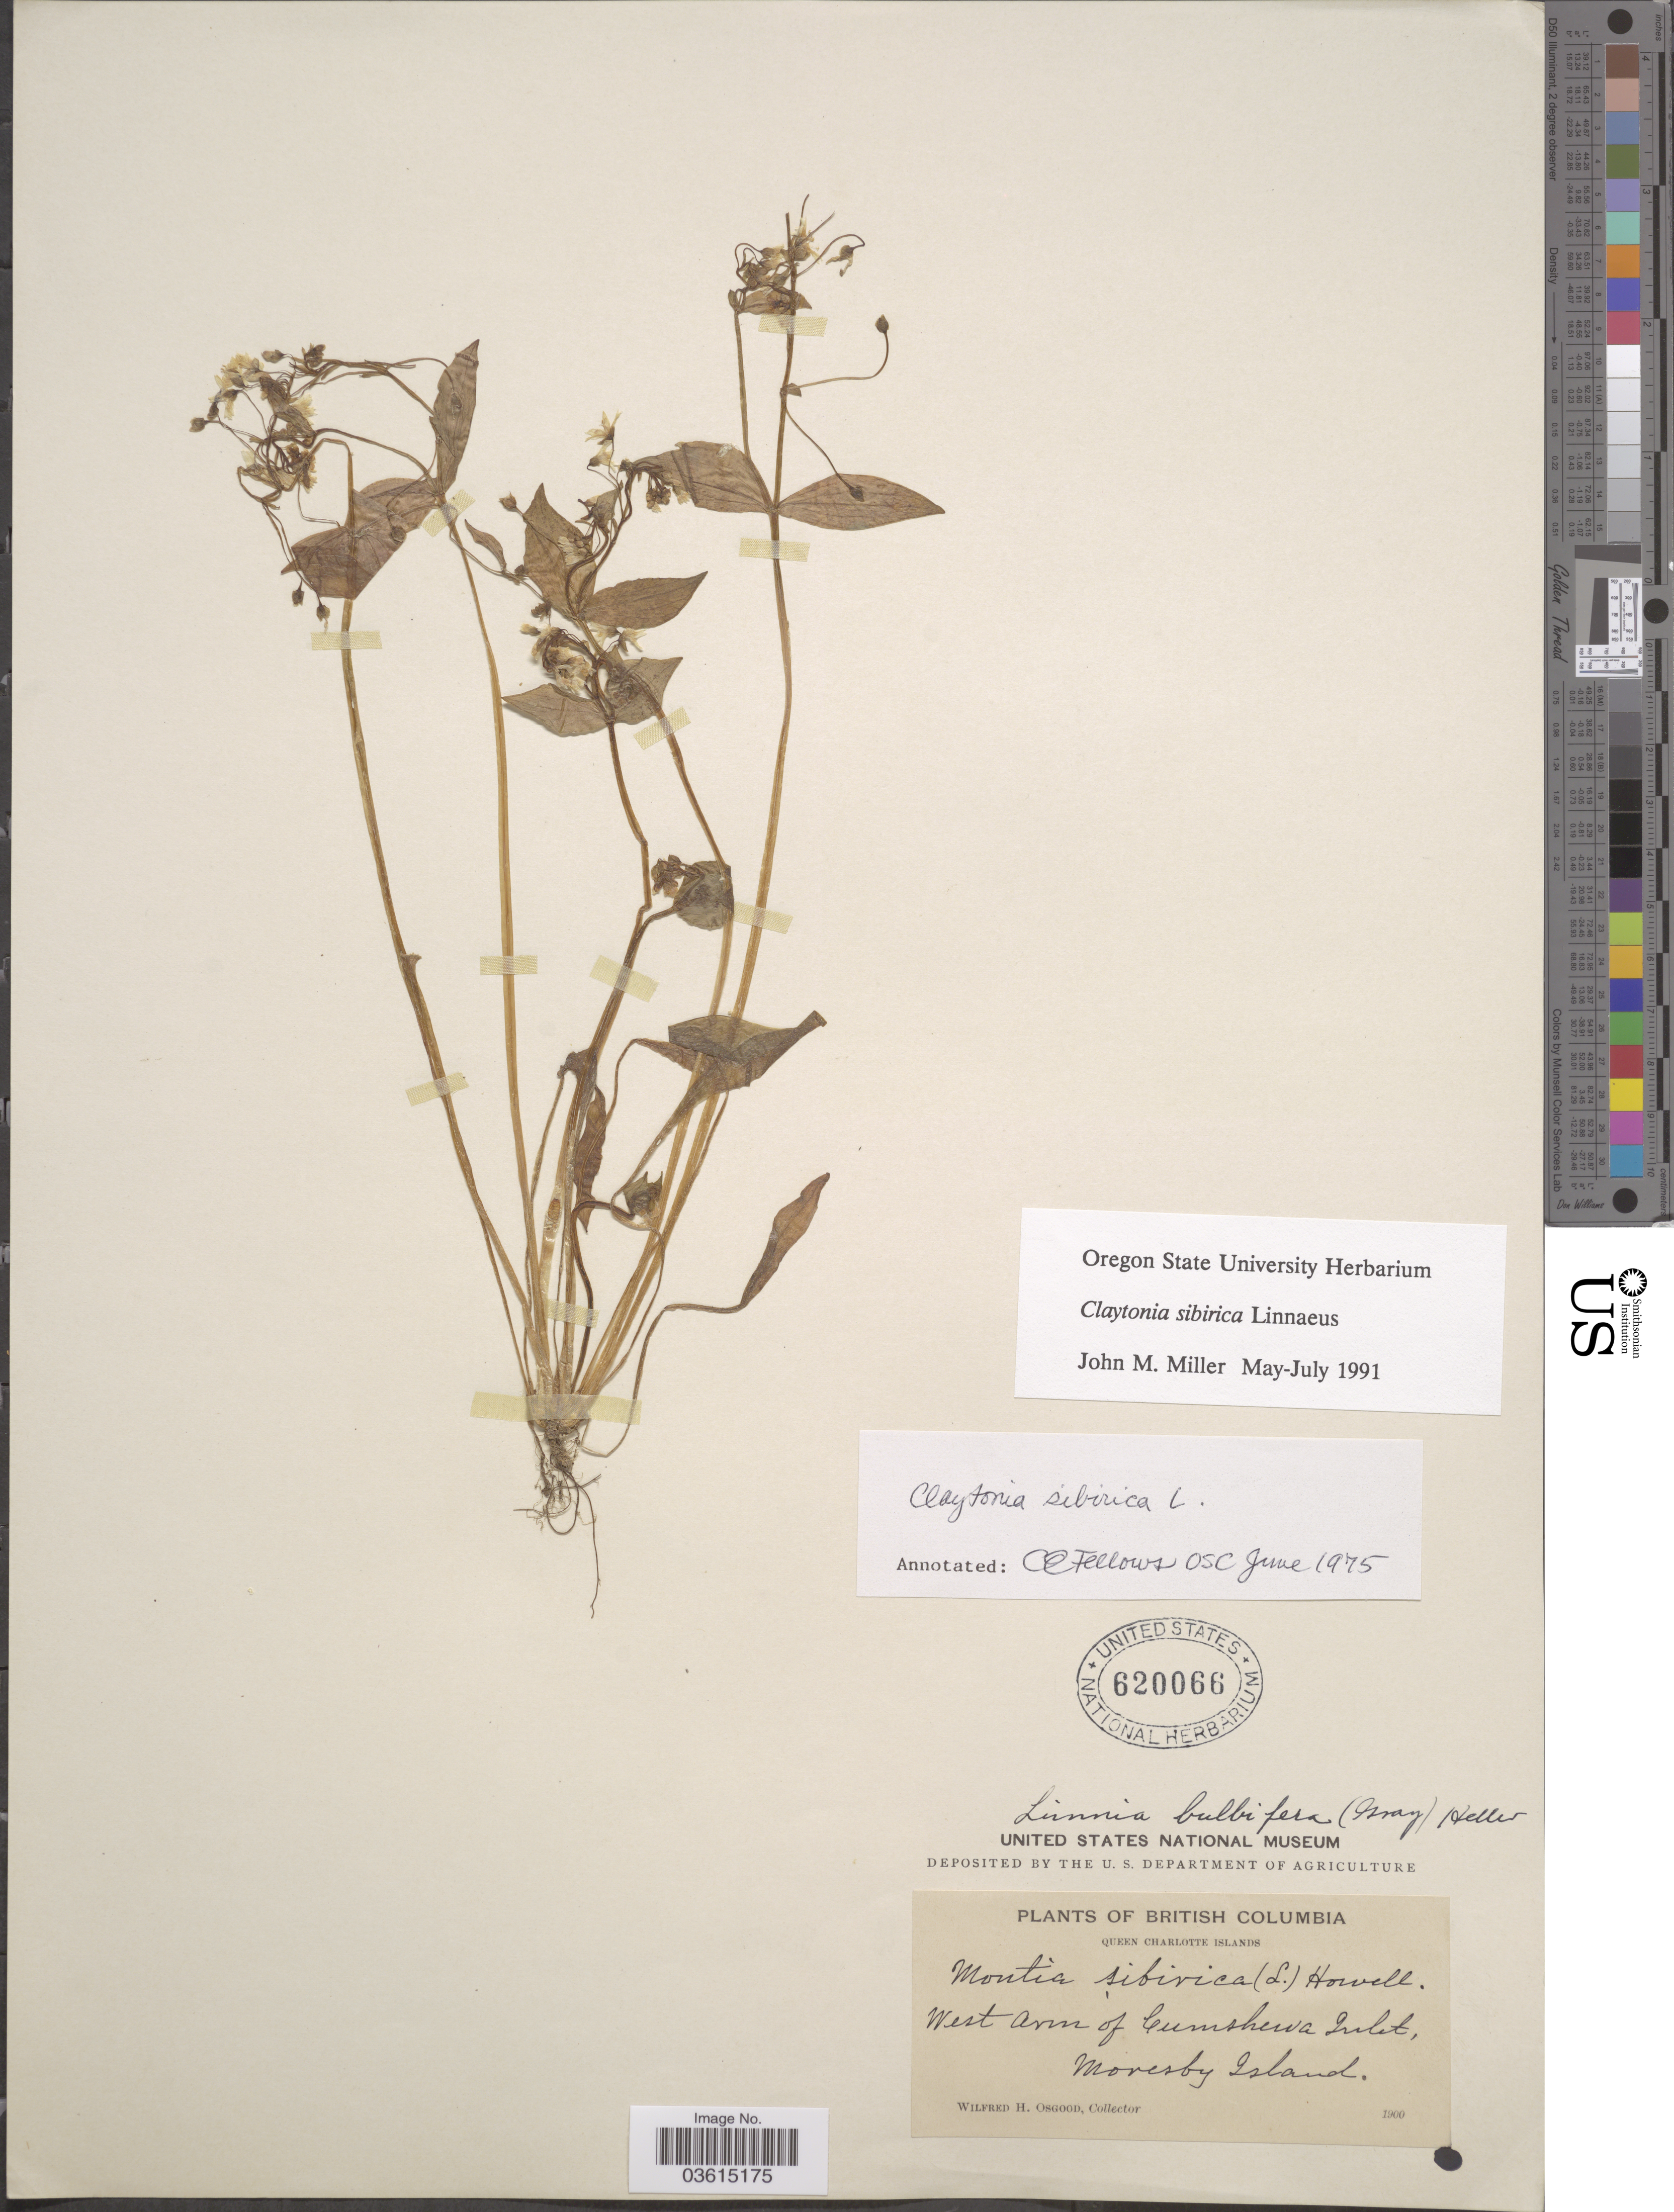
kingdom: Plantae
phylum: Tracheophyta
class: Magnoliopsida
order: Caryophyllales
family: Montiaceae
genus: Claytonia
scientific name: Claytonia sibirica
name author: L.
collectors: W. Osgood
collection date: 1900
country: Canada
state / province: British Columbia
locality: Queen Charlotte Islands. West Arm of Cumshewa Inlet, Moresby Island.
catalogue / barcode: US 620066